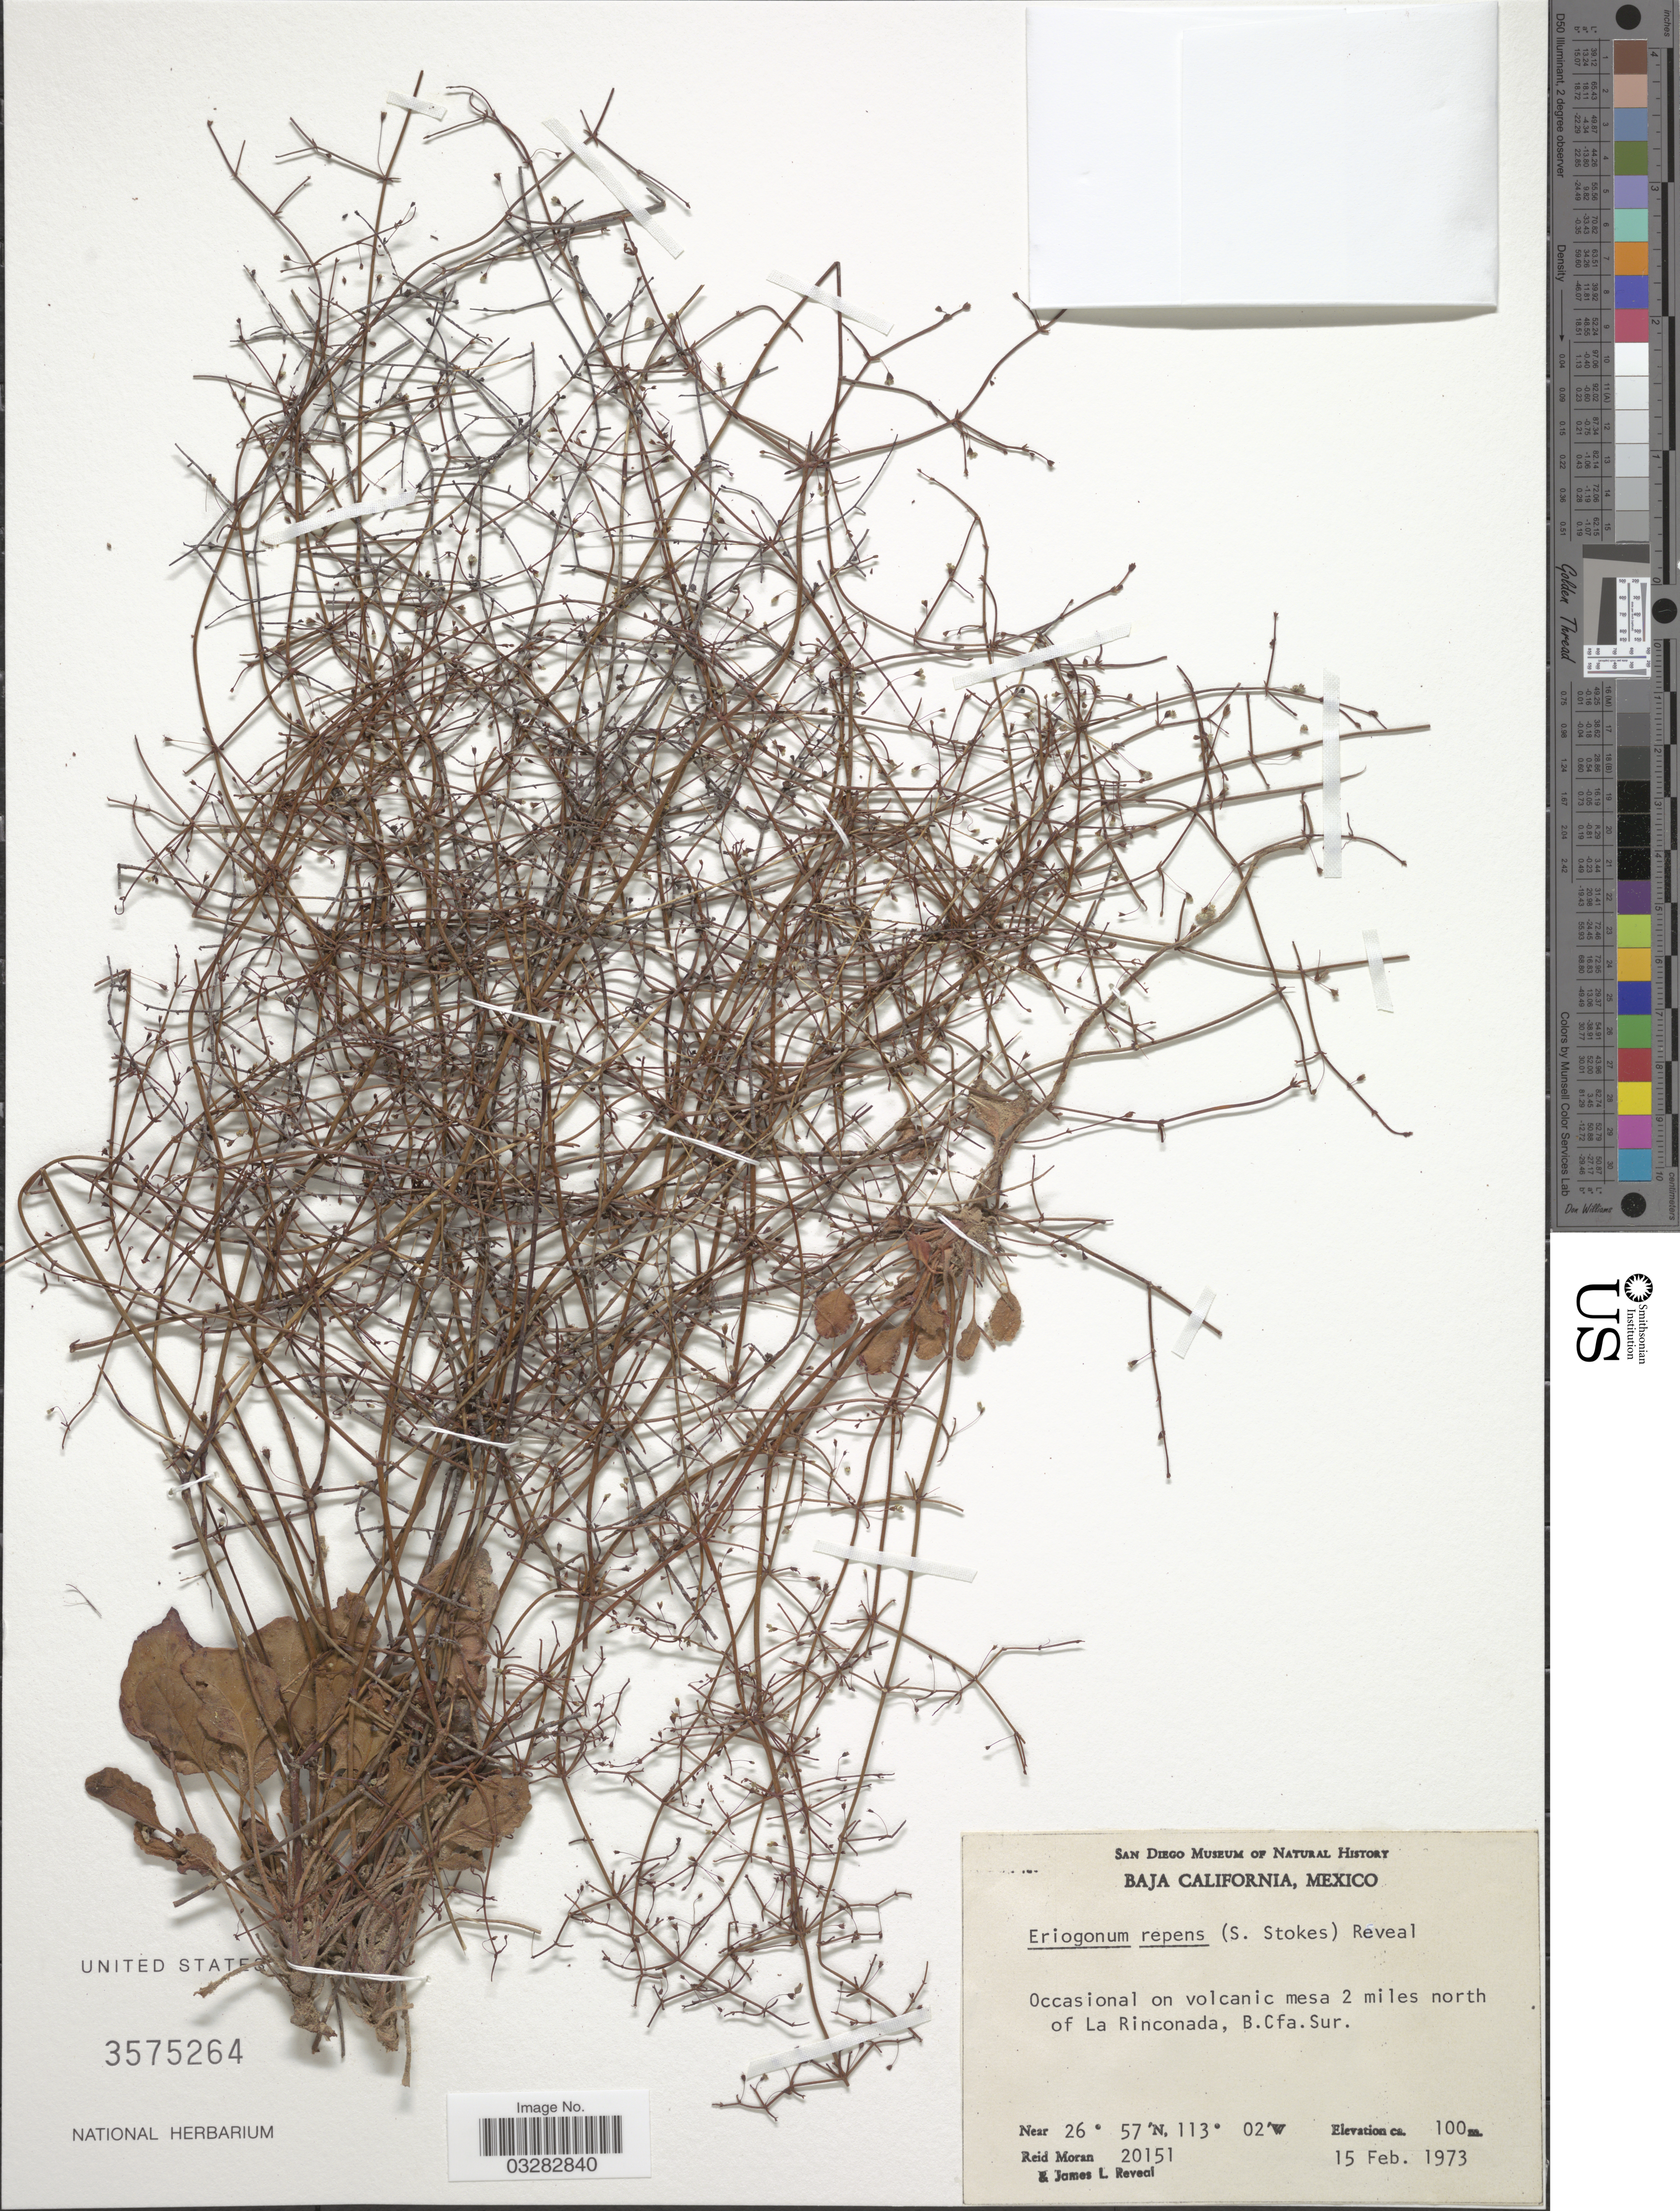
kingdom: Plantae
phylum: Tracheophyta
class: Magnoliopsida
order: Caryophyllales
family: Polygonaceae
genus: Eriogonum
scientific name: Eriogonum repens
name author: (S. Stokes) Reveal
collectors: R. V. Moran & J. L. Reveal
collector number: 20151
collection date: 1973-02-15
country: Mexico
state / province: Baja California Sur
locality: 2 miles north of La Rinconada.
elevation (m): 100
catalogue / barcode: US 3575264